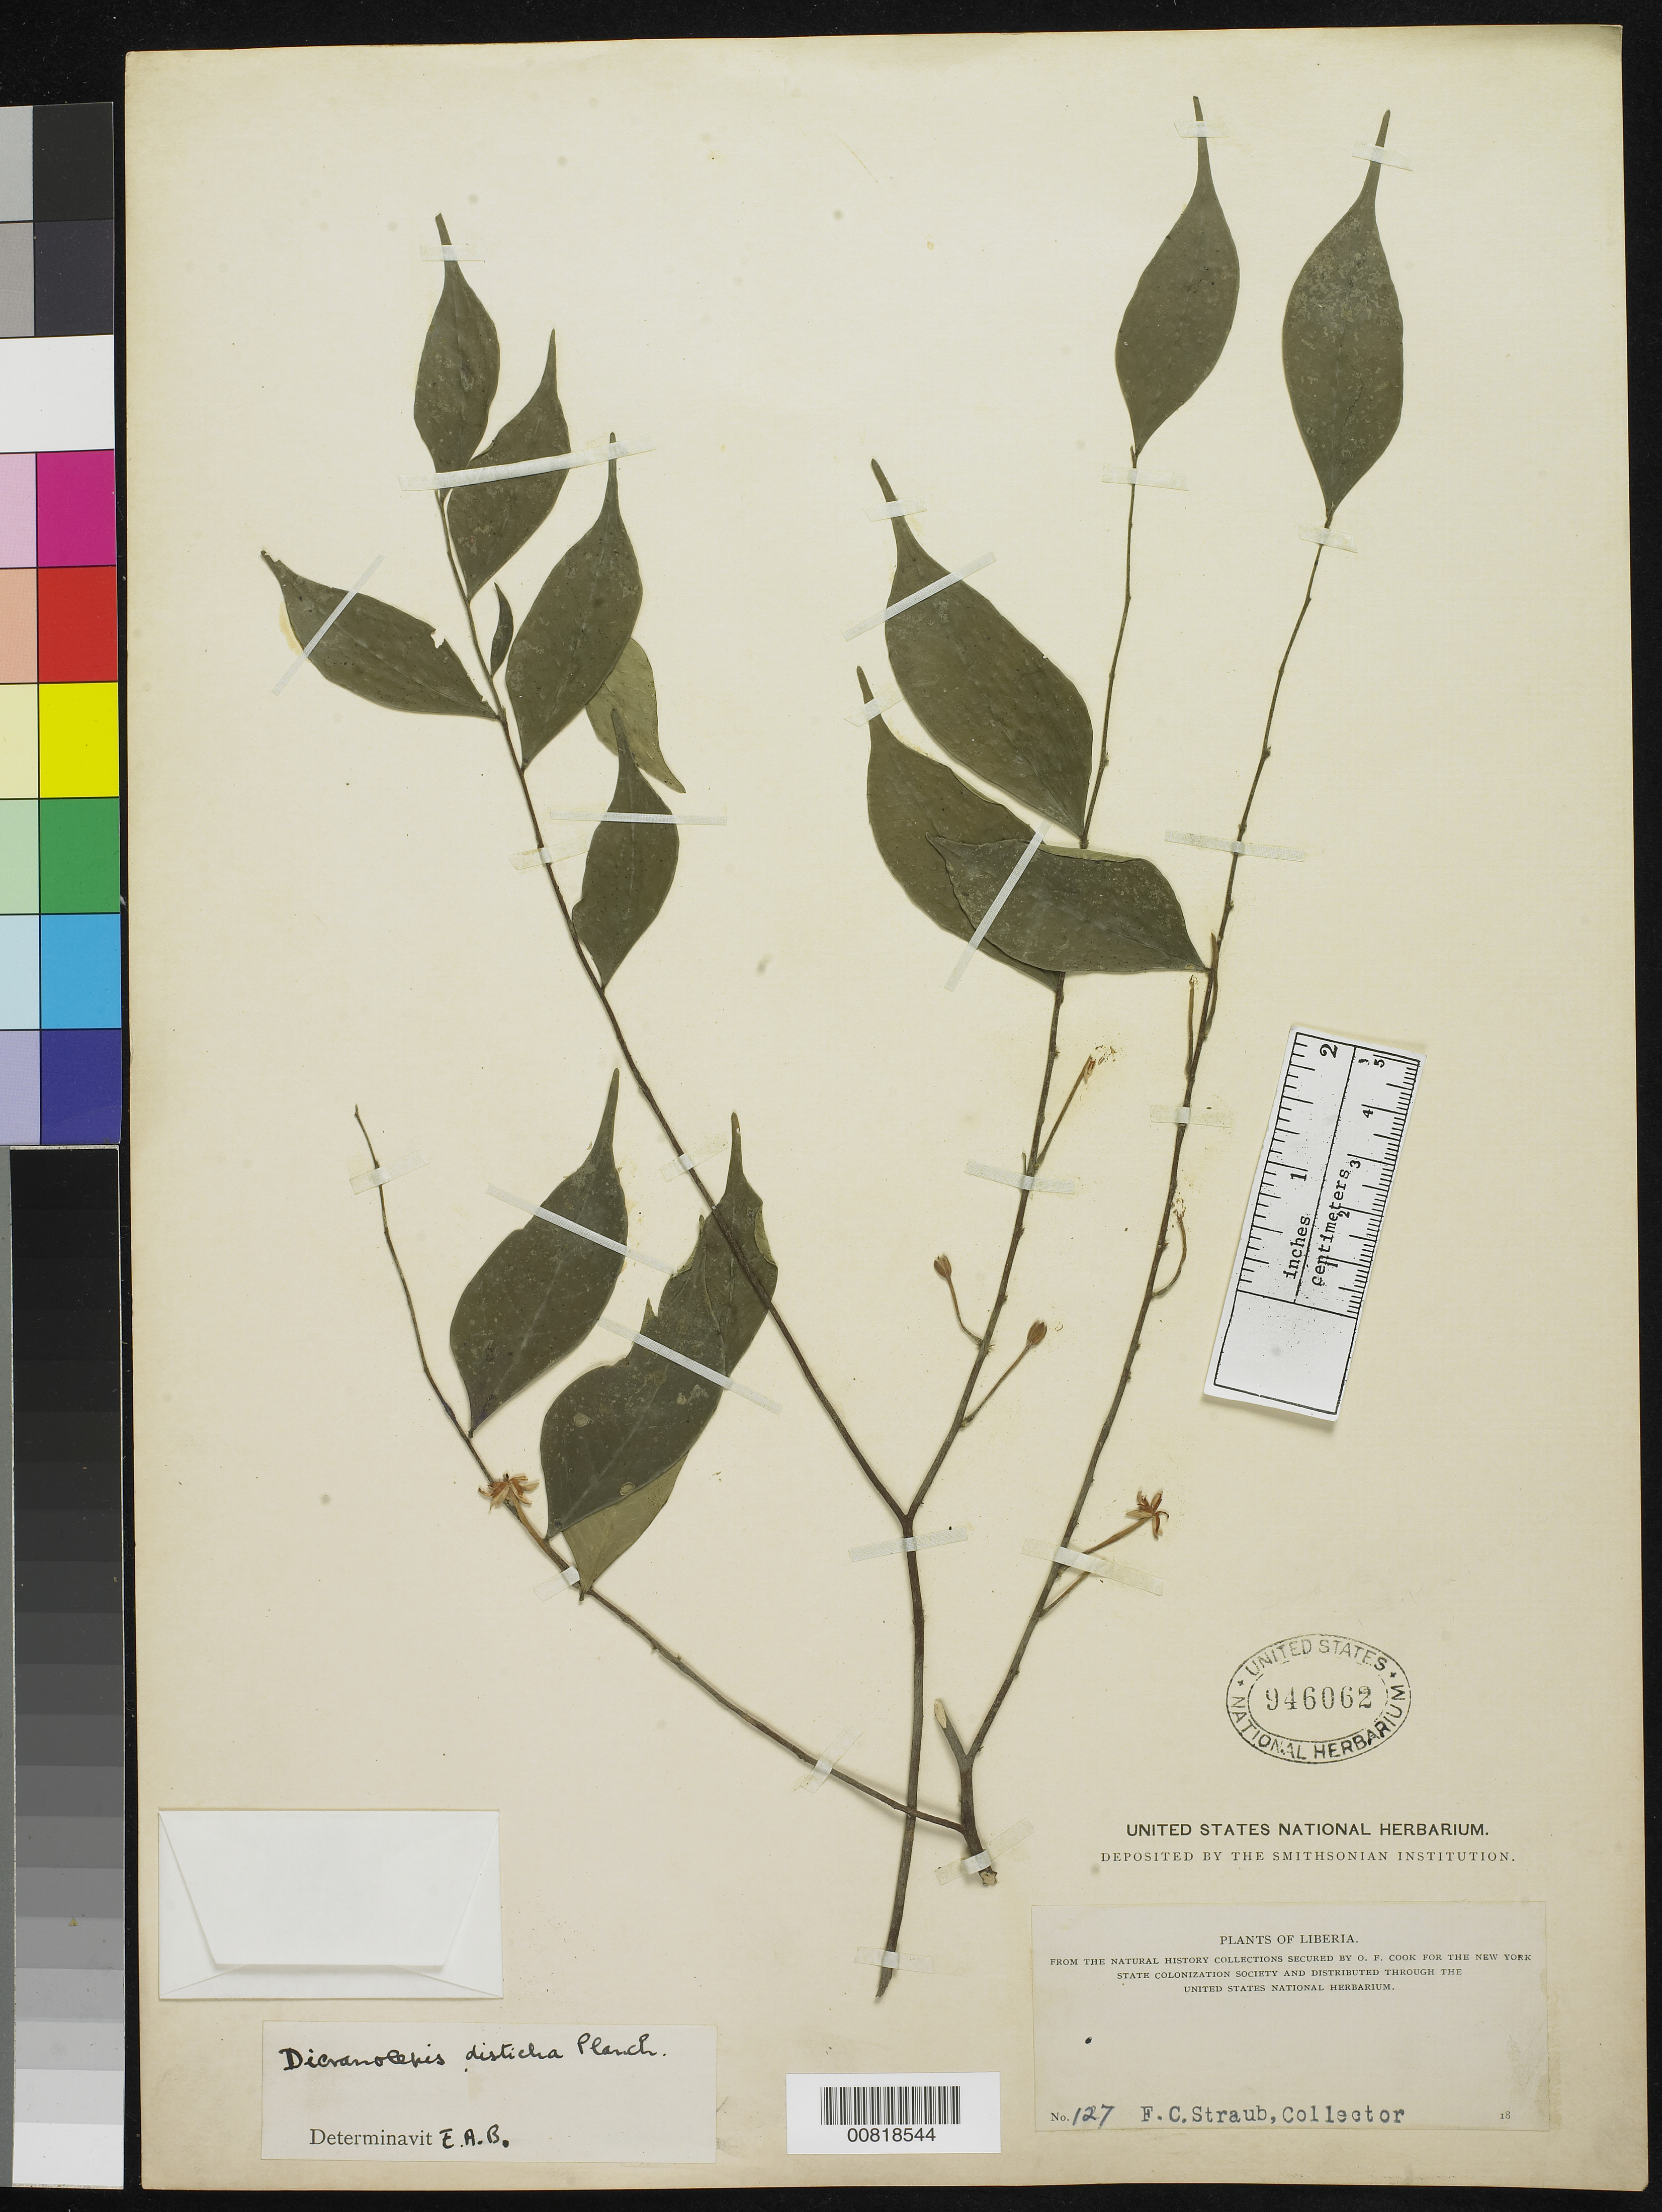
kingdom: Plantae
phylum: Tracheophyta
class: Magnoliopsida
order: Malvales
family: Thymelaeaceae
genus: Dicranolepis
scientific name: Dicranolepis disticha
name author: Planch.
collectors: F. Straub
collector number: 127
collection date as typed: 18--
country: Liberia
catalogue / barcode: US 946062